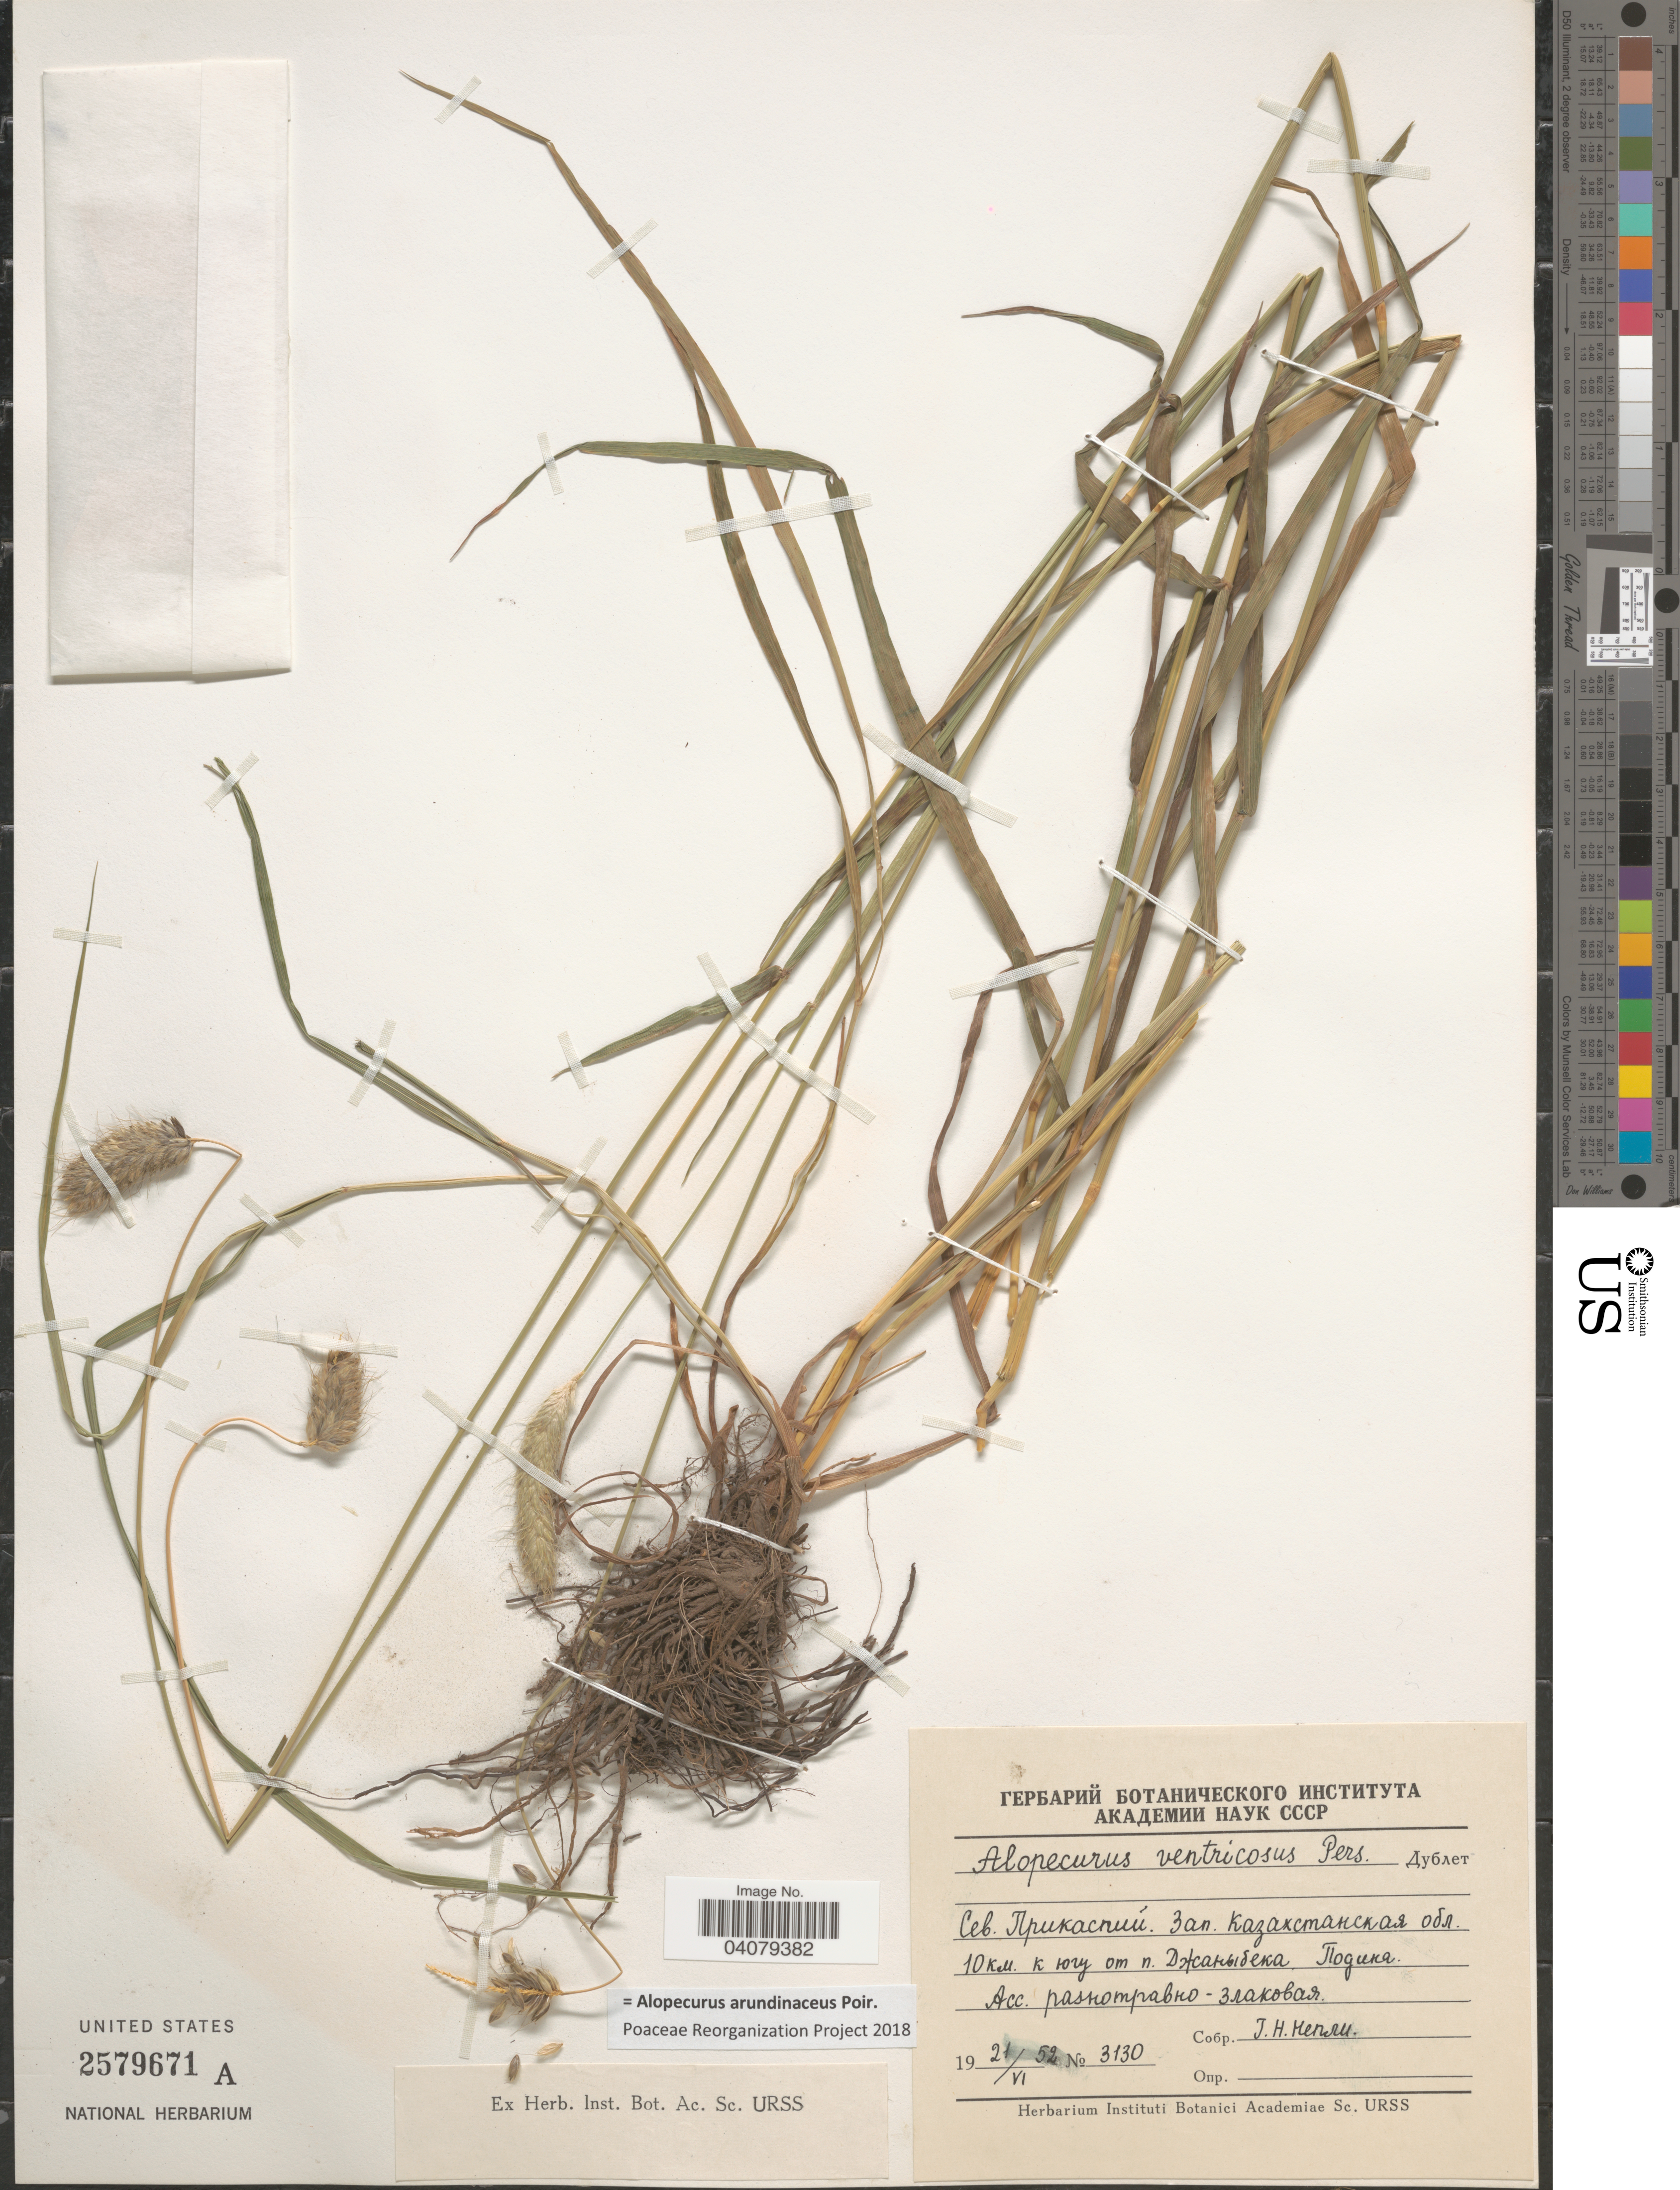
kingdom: Plantae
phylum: Tracheophyta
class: Liliopsida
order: Poales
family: Poaceae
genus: Alopecurus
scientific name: Alopecurus arundinaceus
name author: Poir.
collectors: G. Nepli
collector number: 3130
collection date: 1952-06-21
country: Kazakhstan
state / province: West Kazakhstan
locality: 10 km S of Dzhanibek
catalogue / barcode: US 2579671A